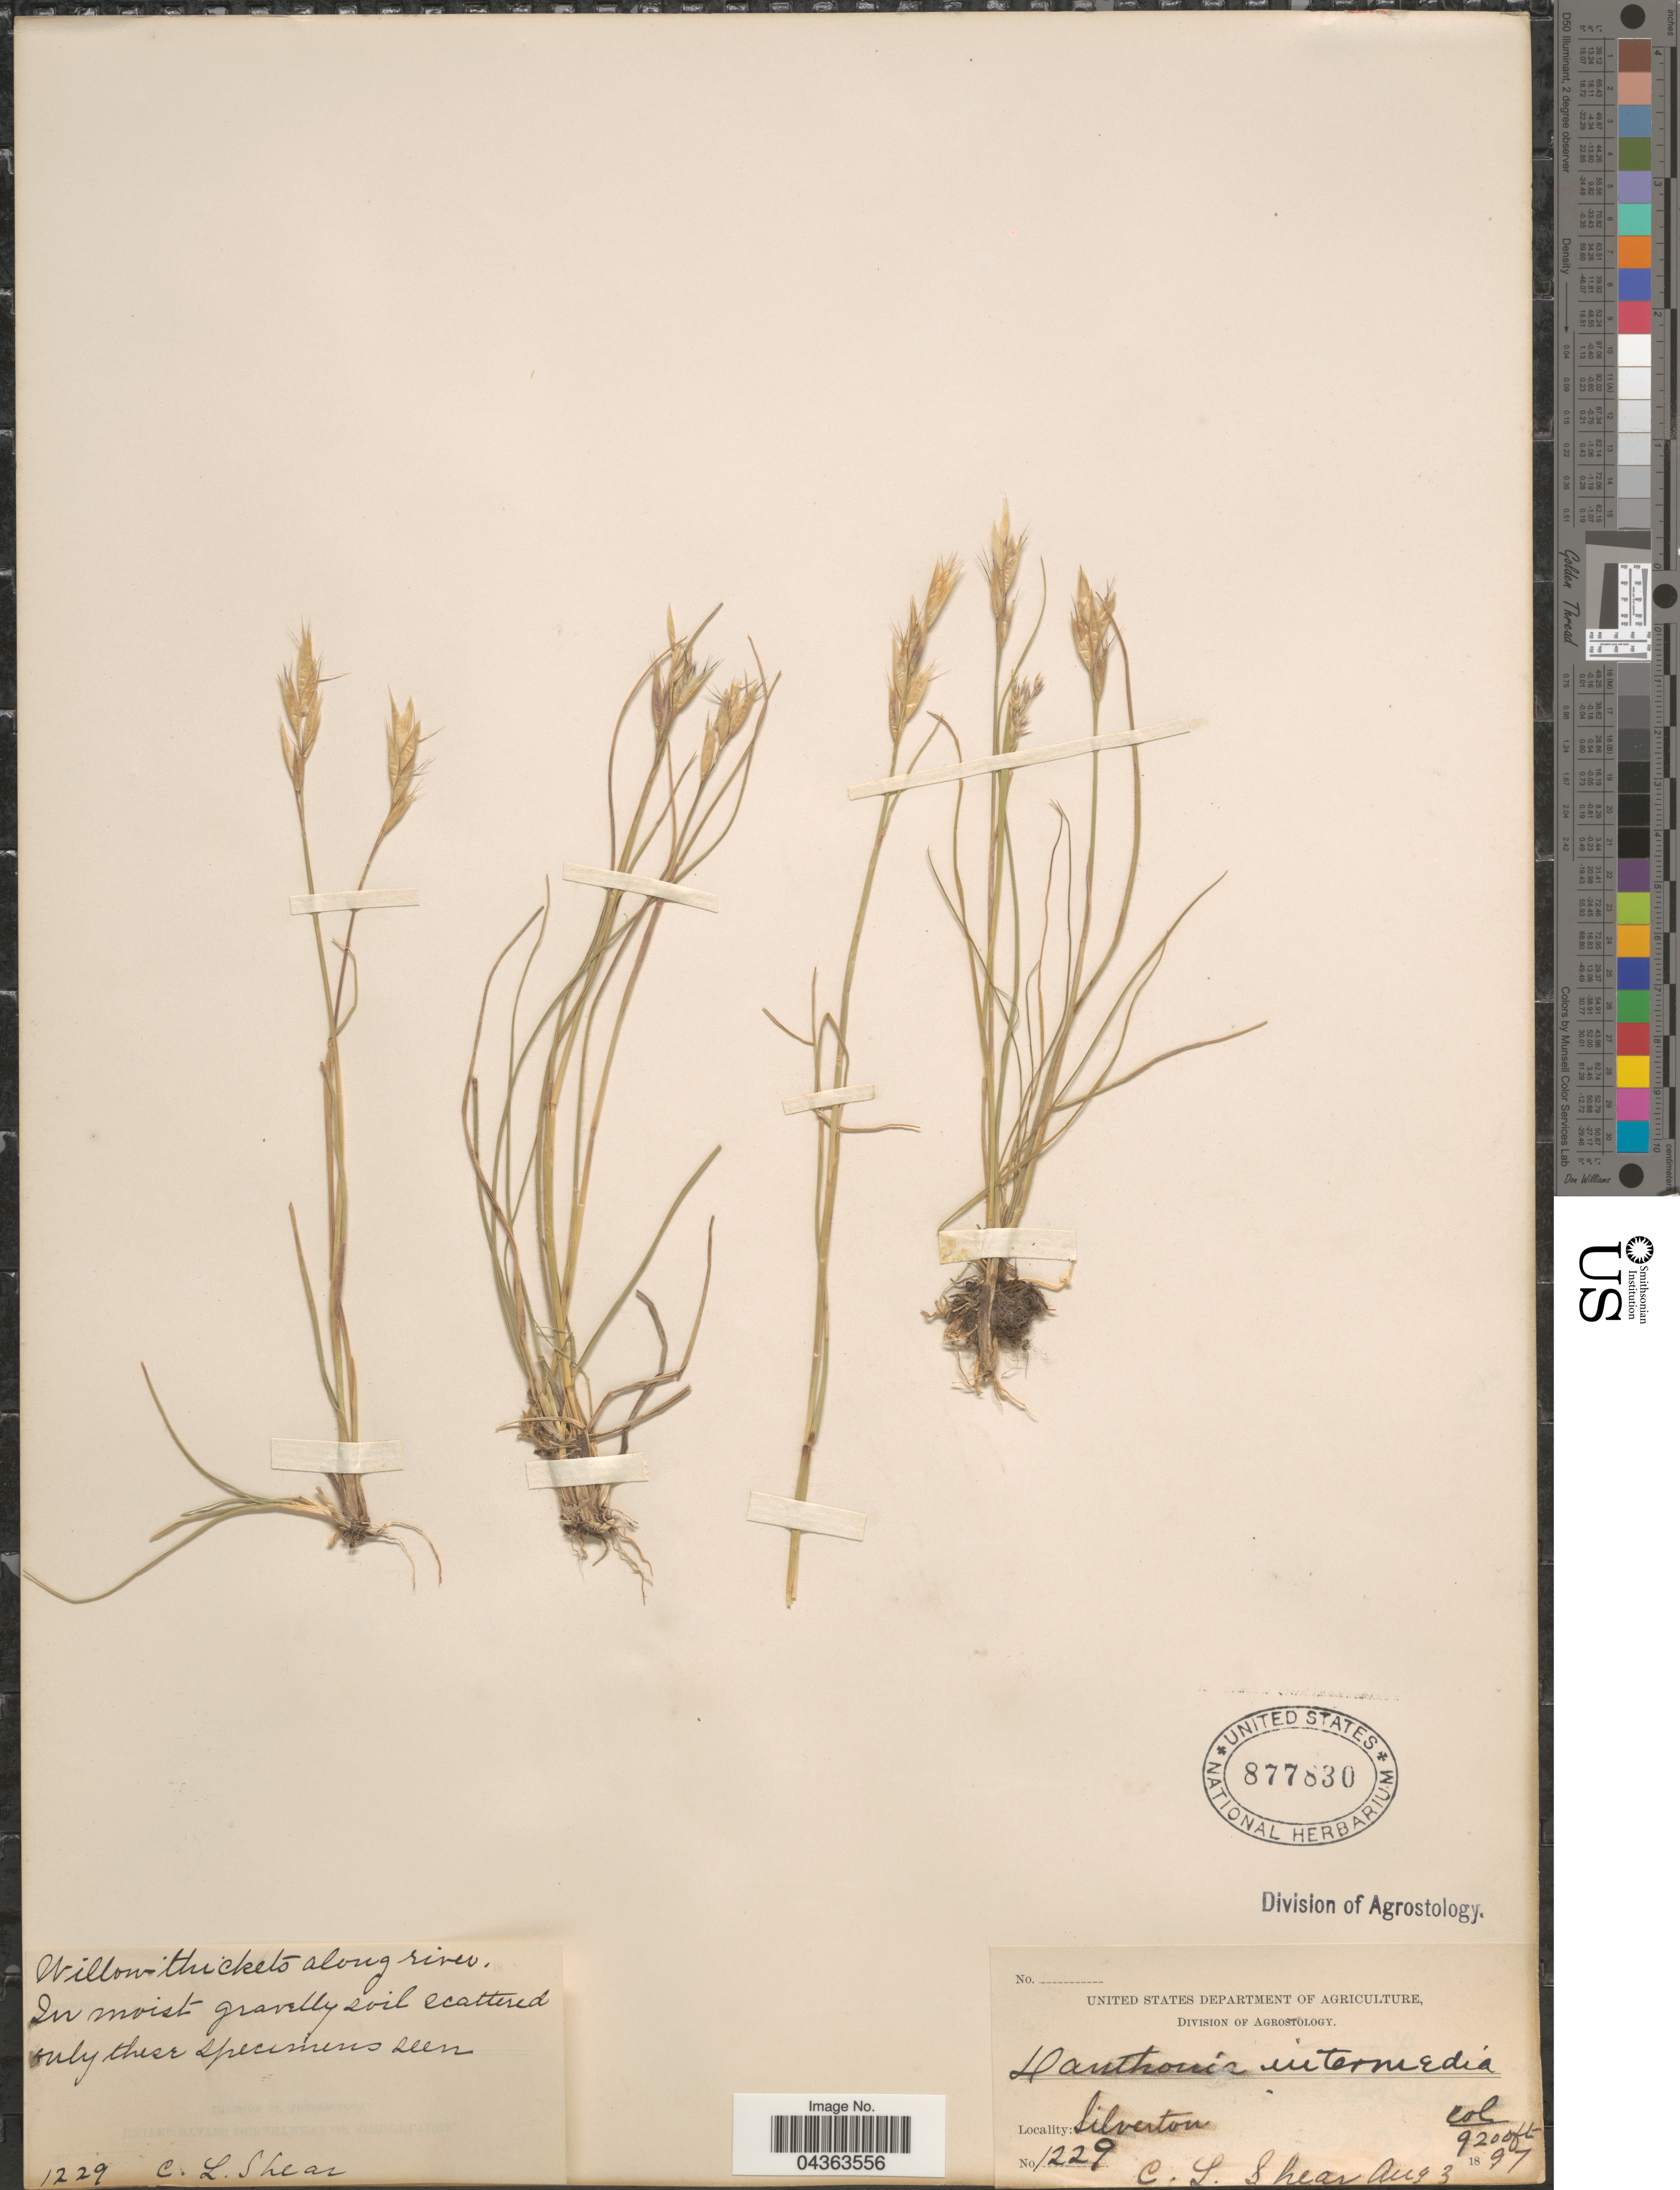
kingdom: Plantae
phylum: Tracheophyta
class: Liliopsida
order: Poales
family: Poaceae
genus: Danthonia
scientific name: Danthonia intermedia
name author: Vasey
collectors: C. L. Shear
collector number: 1229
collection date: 1897-08-03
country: United States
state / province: Colorado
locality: Silverton. Willow thickets along river.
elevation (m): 2804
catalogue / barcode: US 877830